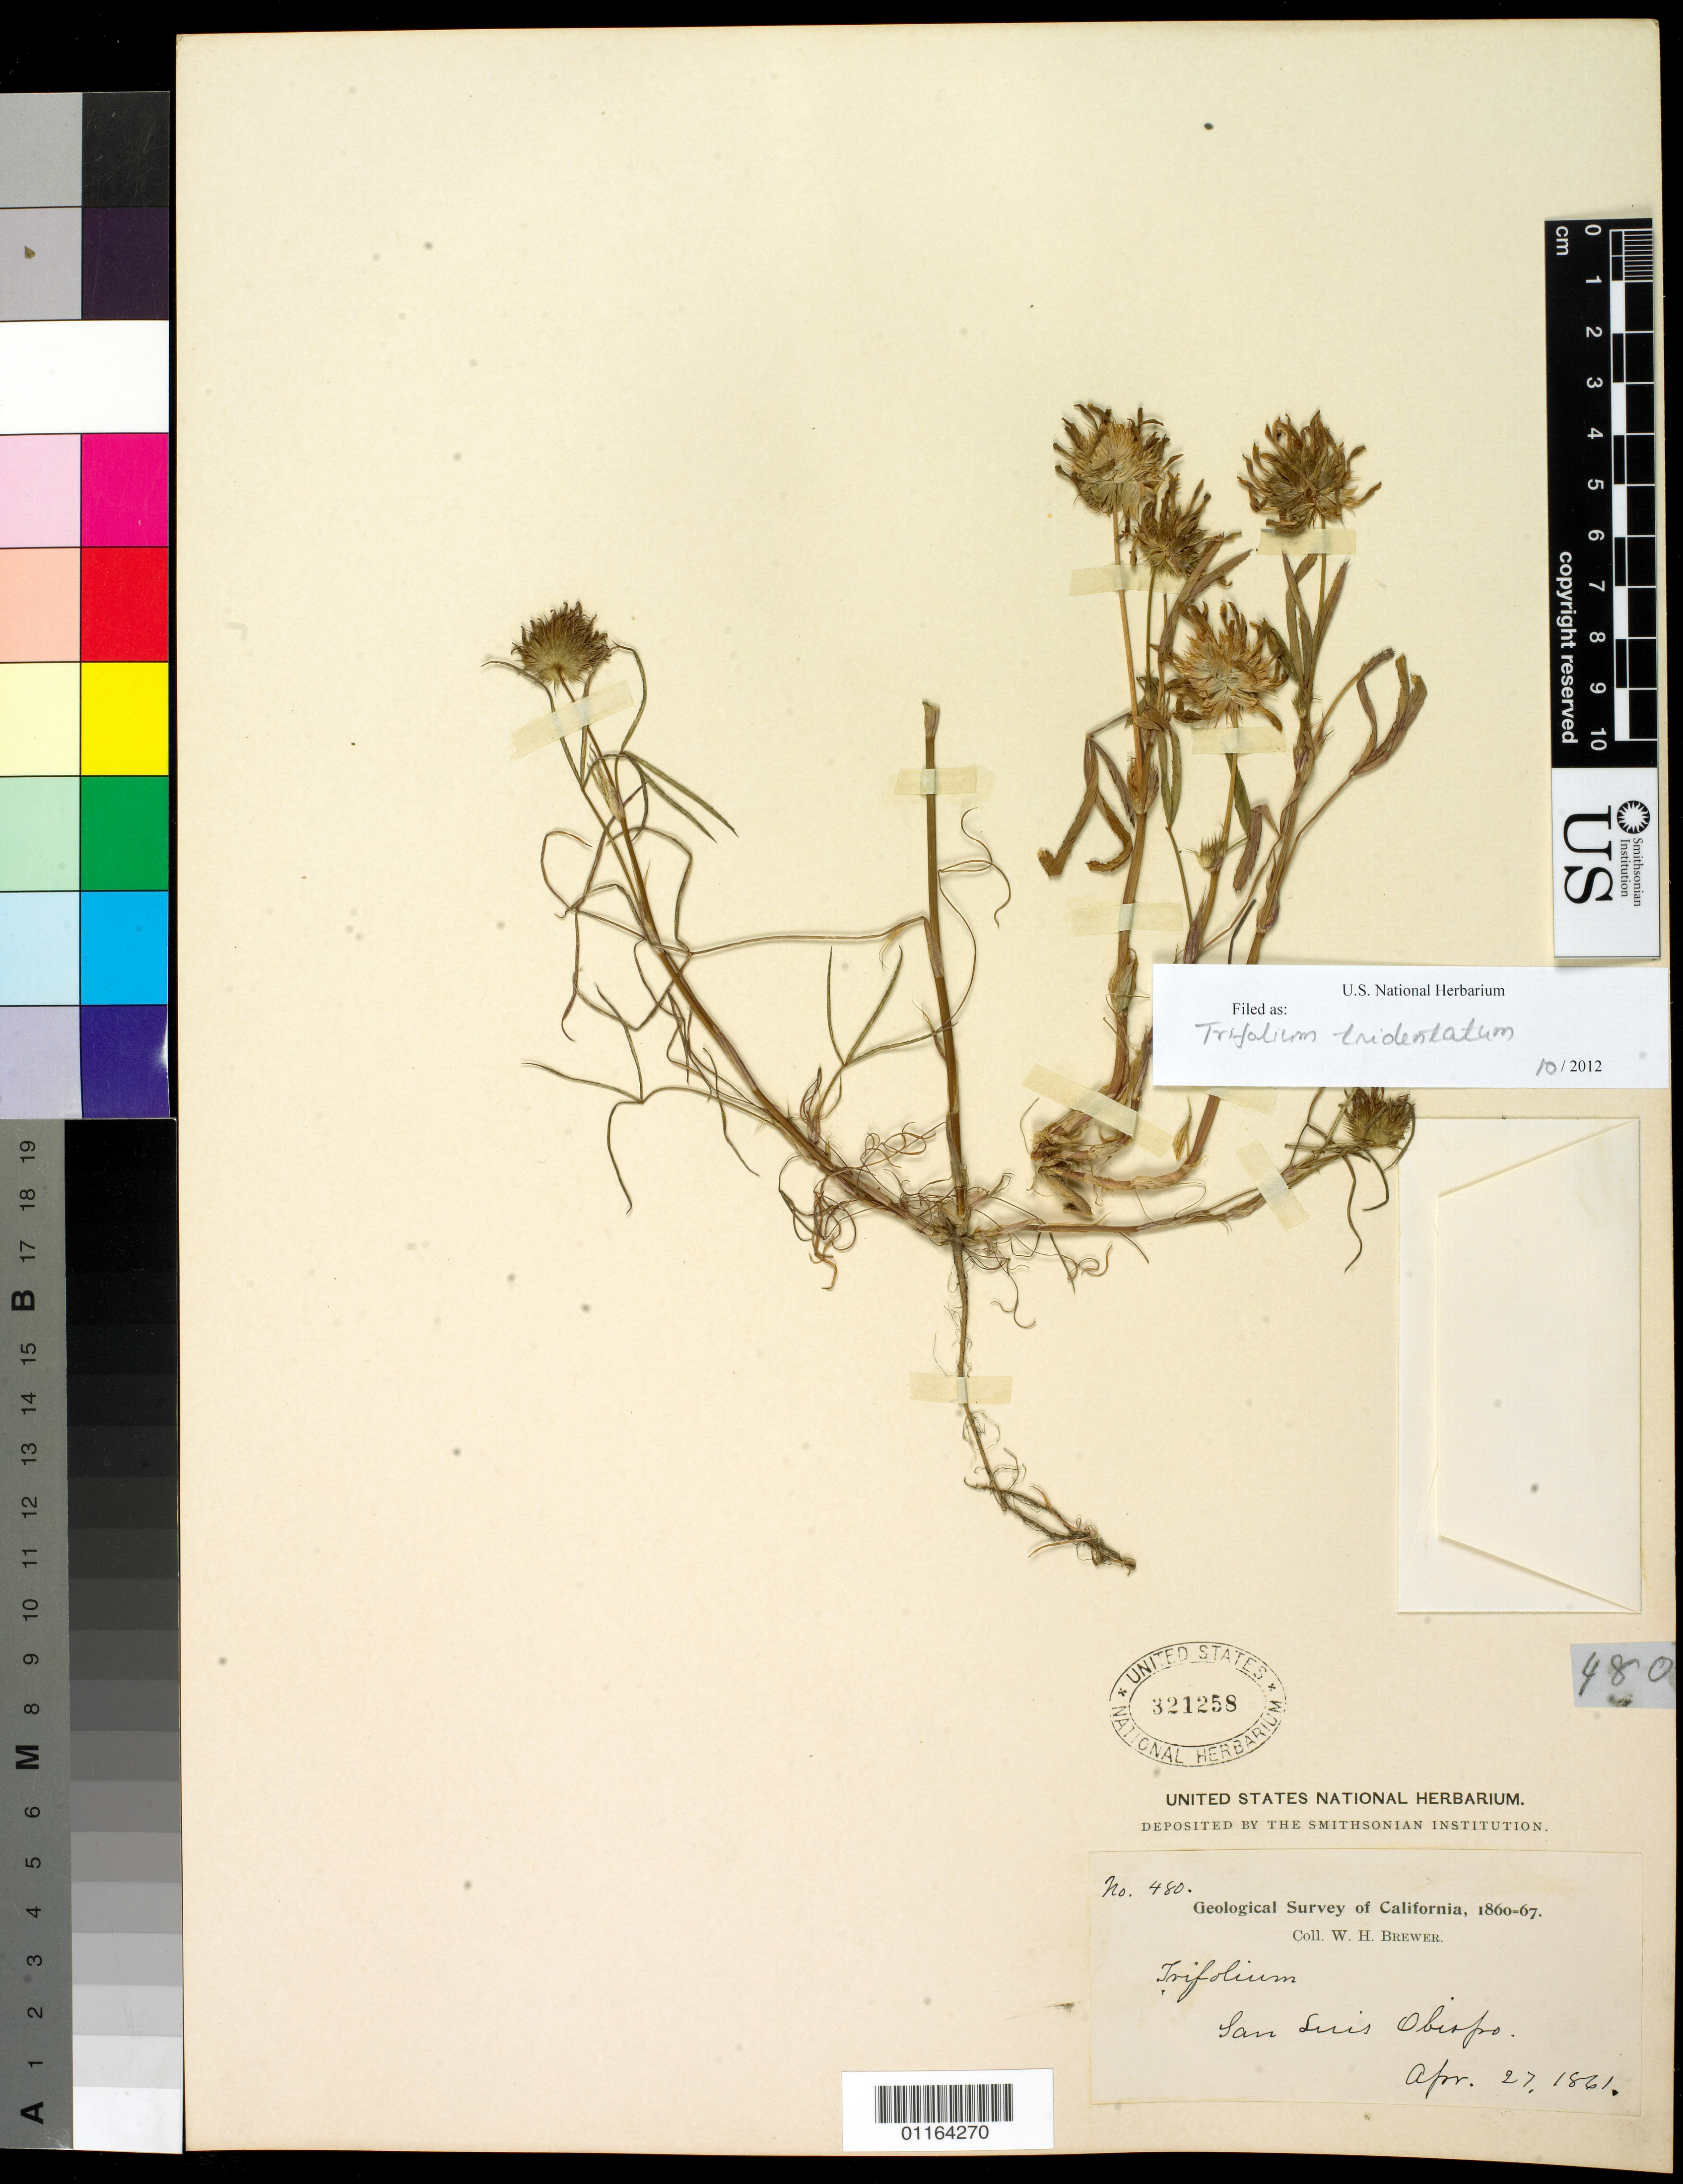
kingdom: Plantae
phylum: Tracheophyta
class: Magnoliopsida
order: Fabales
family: Fabaceae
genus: Trifolium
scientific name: Trifolium tridentatum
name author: Lindl.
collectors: W. H. Brewer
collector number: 480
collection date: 1861-04-27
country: United States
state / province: California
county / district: San Luis Obispo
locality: San Luis Obispo.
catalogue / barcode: US 321258